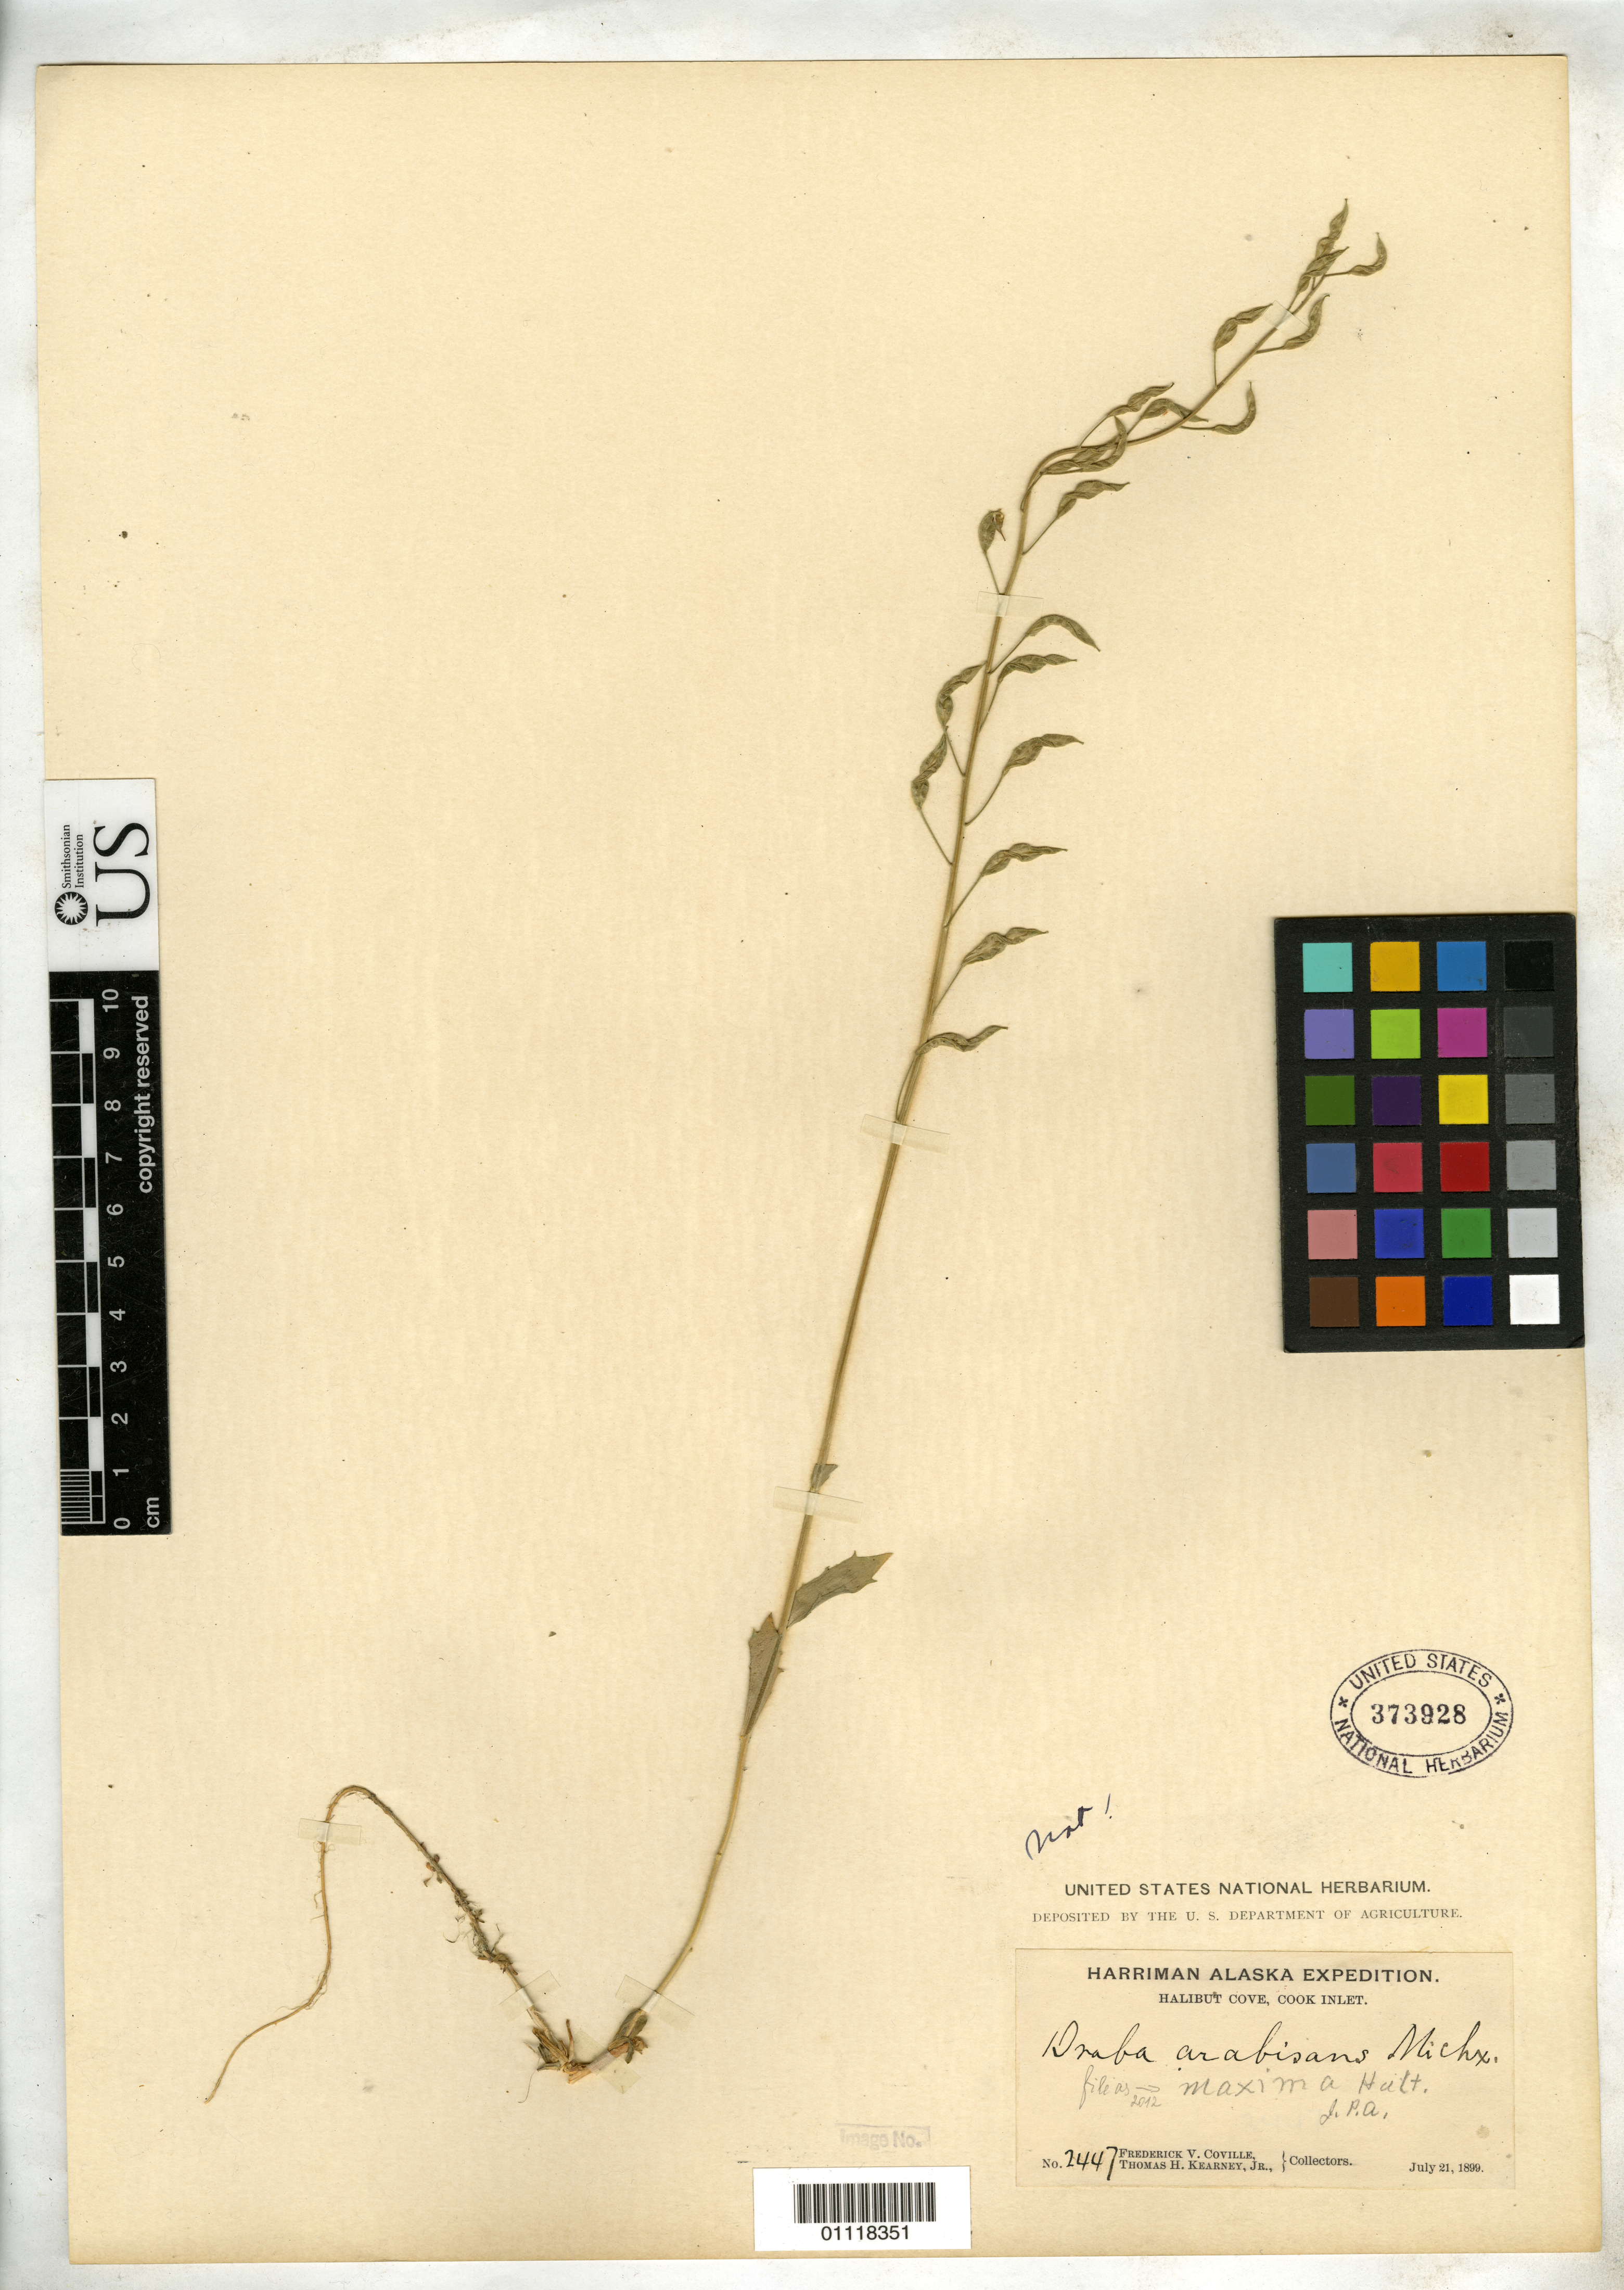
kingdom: Plantae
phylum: Tracheophyta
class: Magnoliopsida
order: Brassicales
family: Brassicaceae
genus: Draba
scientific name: Draba maxima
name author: Hultén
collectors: F. V. Coville & T. H. Kearney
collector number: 2447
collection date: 1899-07-21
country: United States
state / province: Alaska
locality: Halibut Cove, Cook Inlet.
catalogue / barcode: US 373928